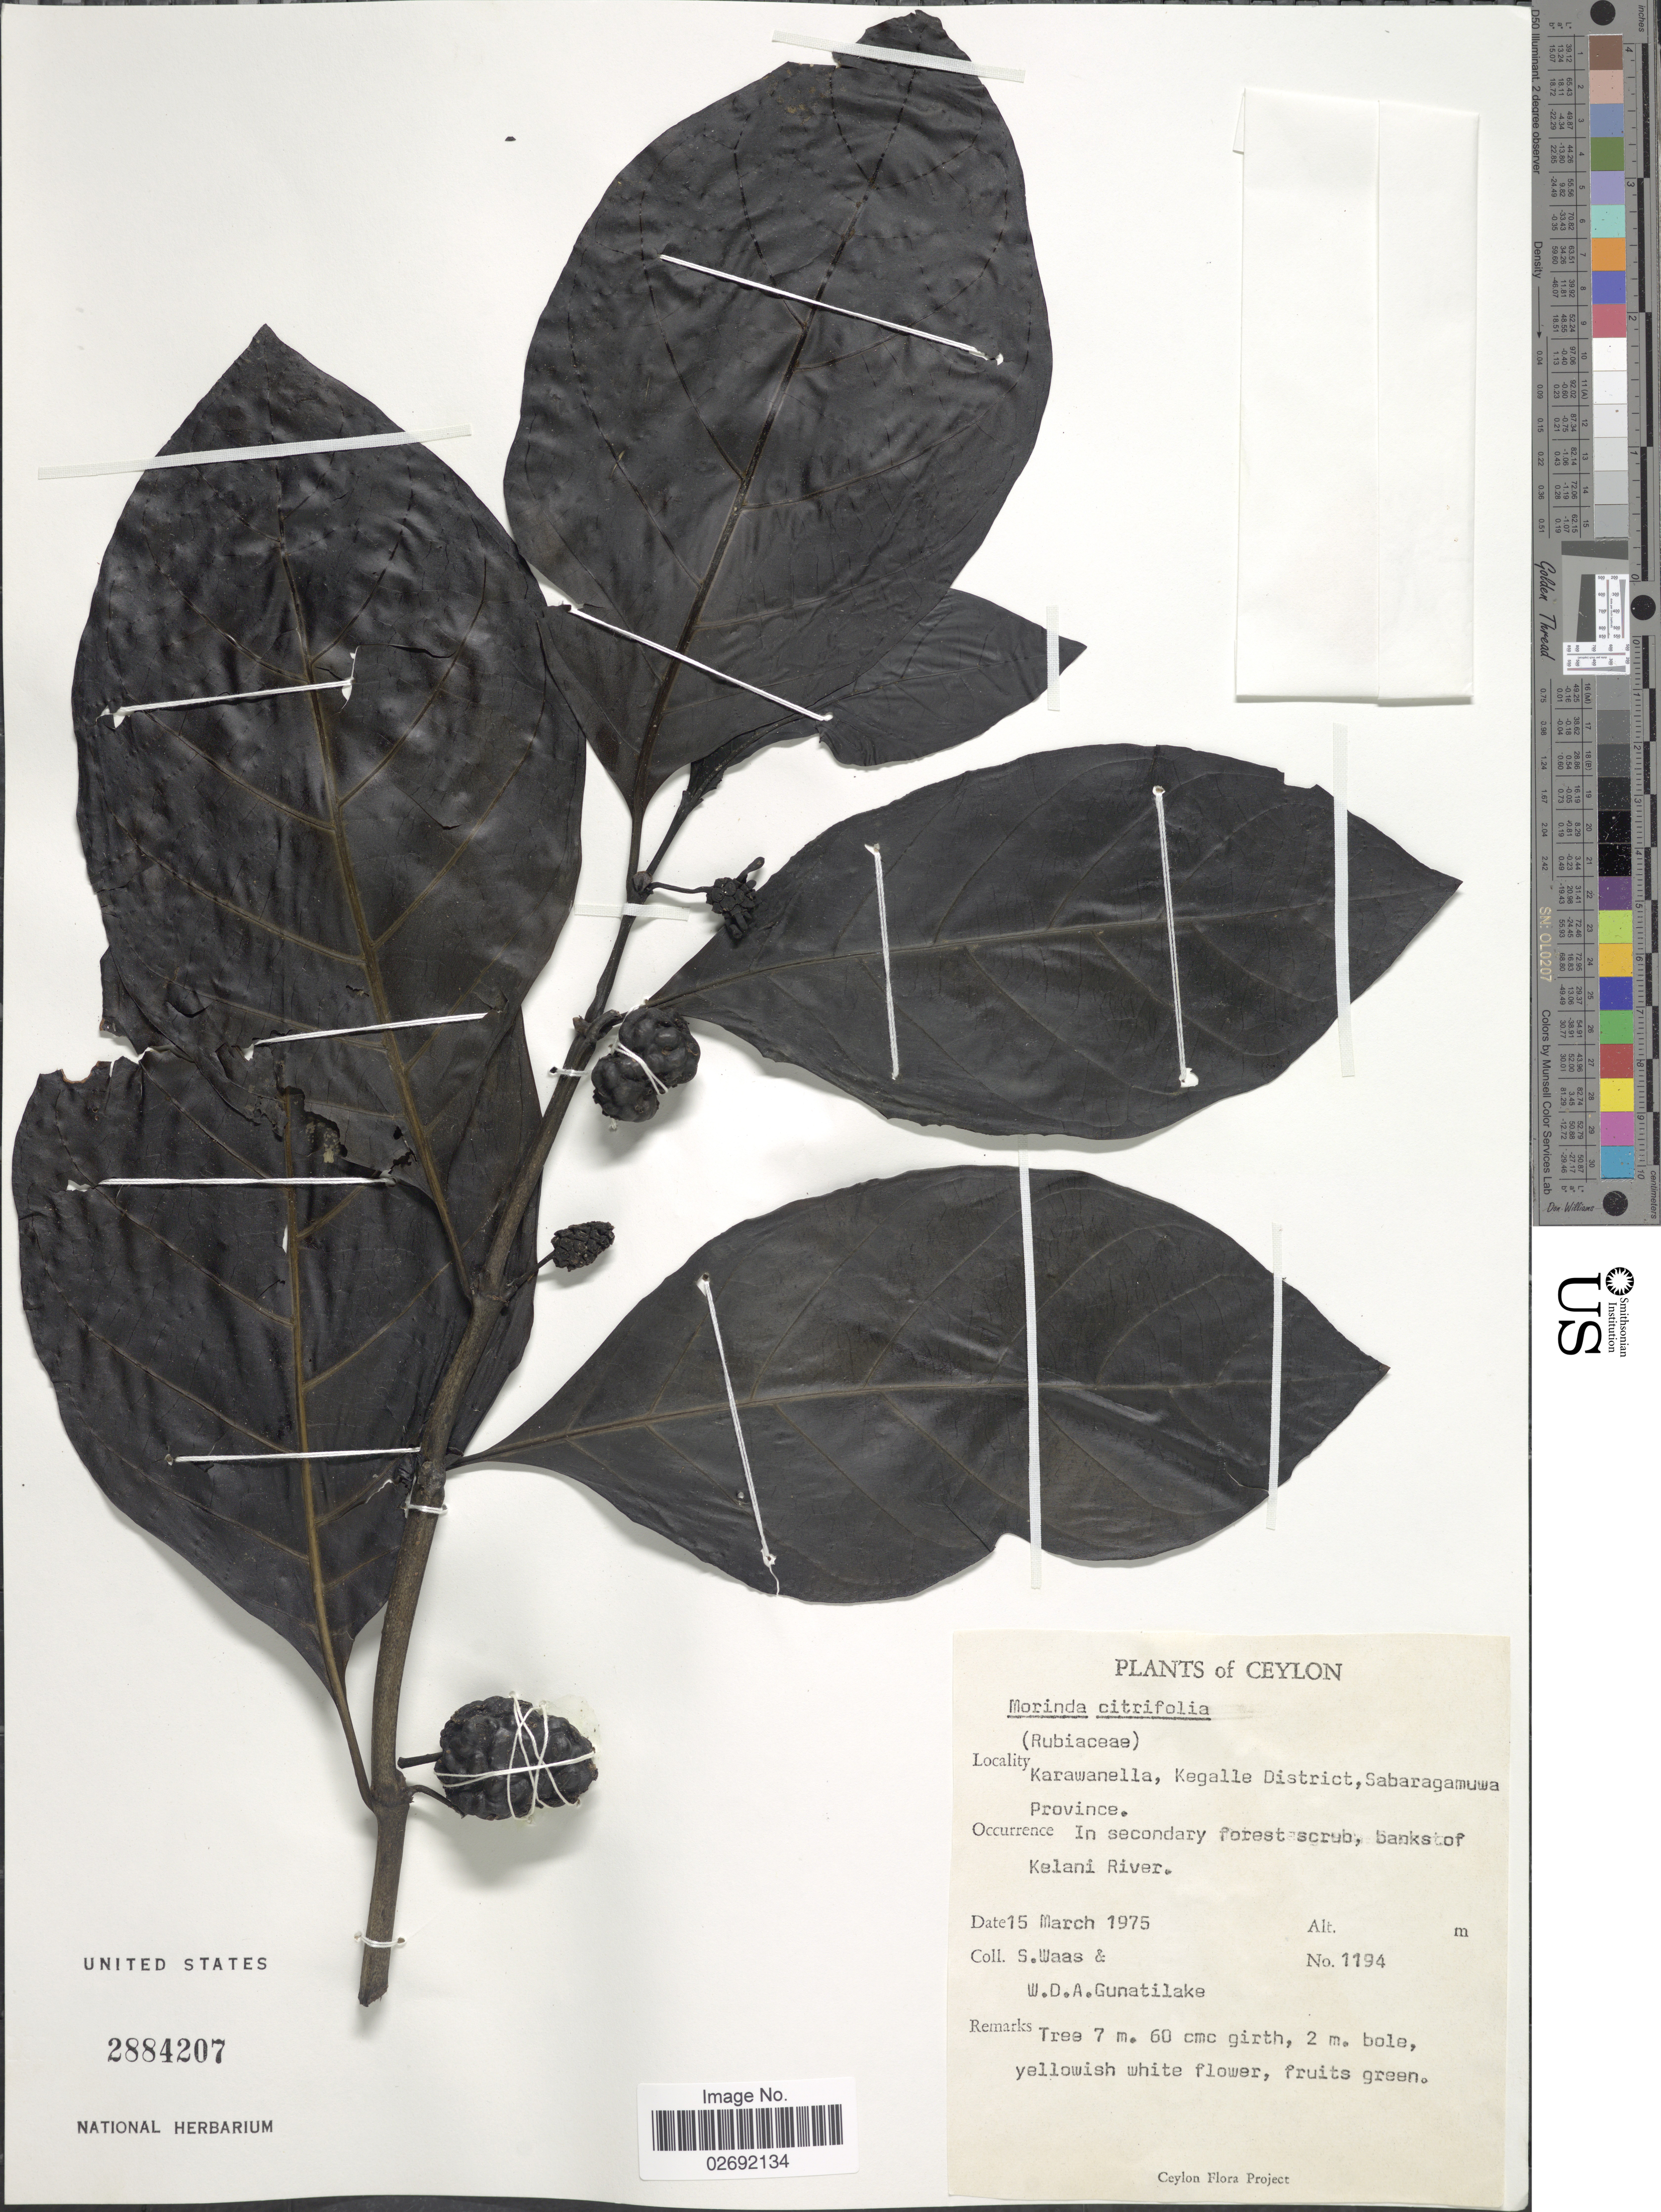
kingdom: Plantae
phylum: Tracheophyta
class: Magnoliopsida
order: Gentianales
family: Rubiaceae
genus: Morinda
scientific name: Morinda citrifolia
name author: L.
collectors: S. Waas & W. D. Gunatilake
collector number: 1194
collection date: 1975-03-15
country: Sri Lanka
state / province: Sabaragamuwa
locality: Ceylon, Karawanella, Kegalle District, In secondary forest scrub, banks of Kelani River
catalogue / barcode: US 2884207